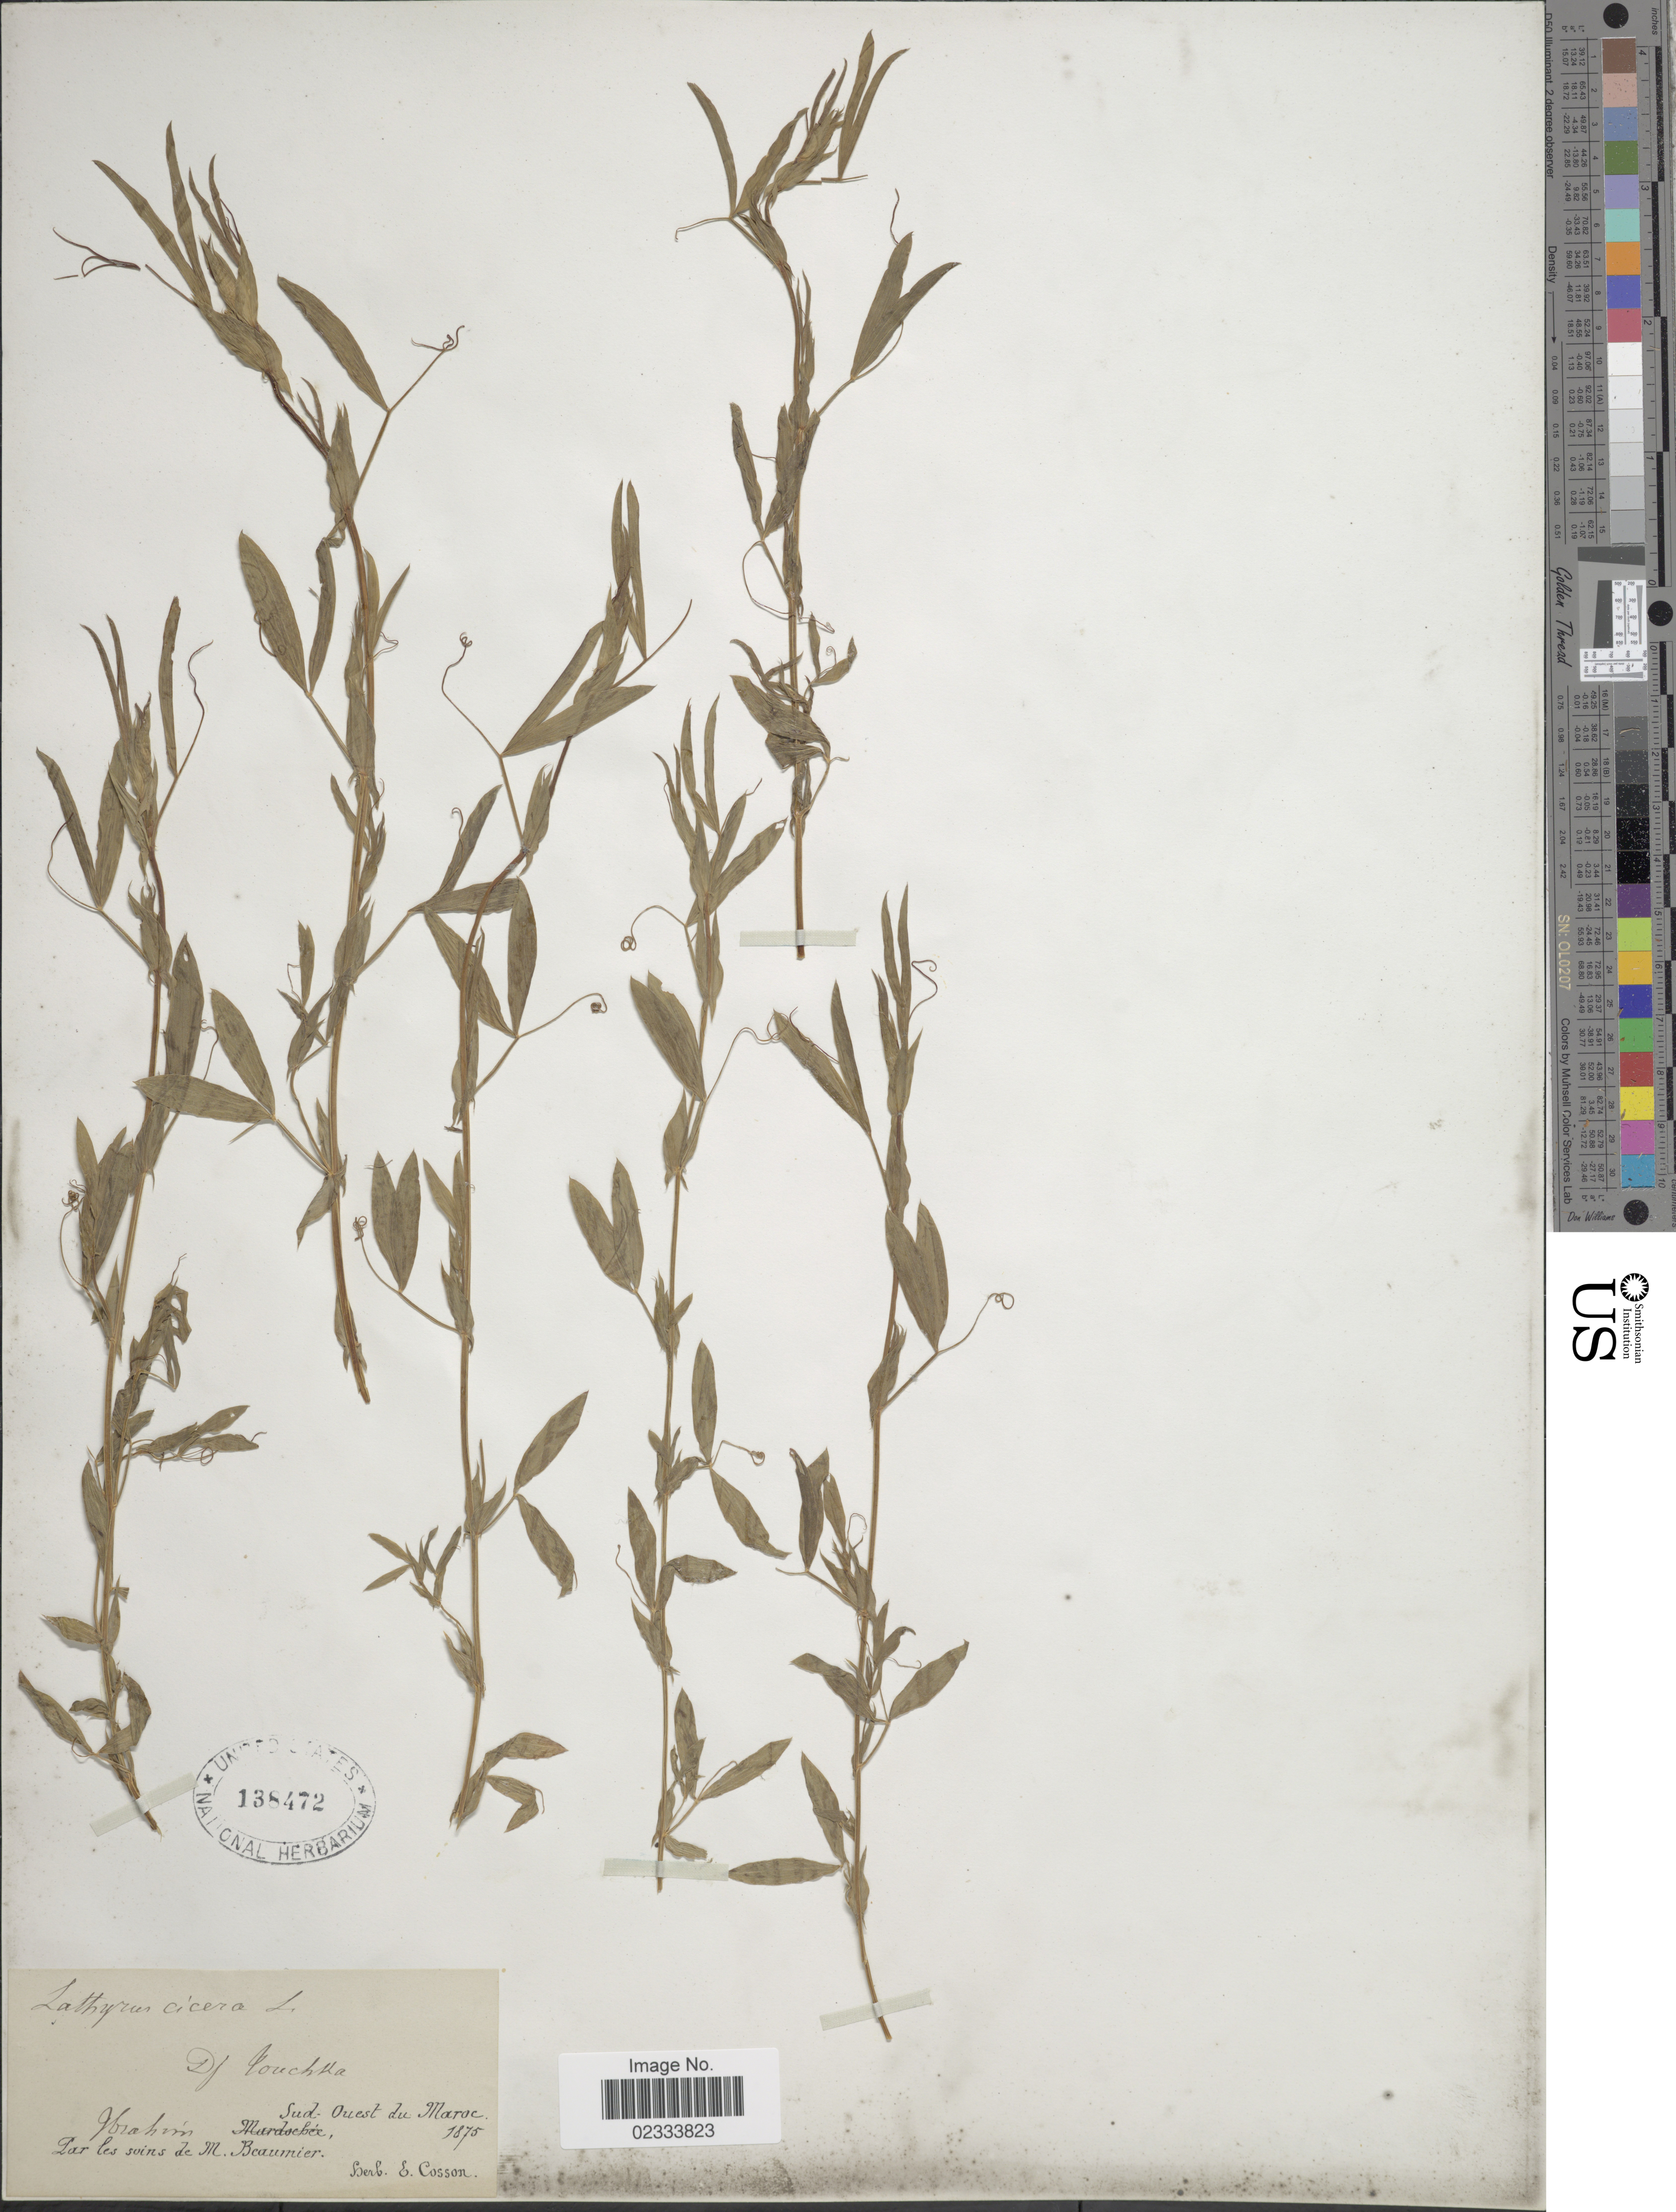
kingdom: Plantae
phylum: Tracheophyta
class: Magnoliopsida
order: Fabales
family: Fabaceae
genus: Lathyrus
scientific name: Lathyrus cicera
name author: L.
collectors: -. Ibrahim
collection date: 1875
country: Morocco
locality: Sud-Ouest du Maroc. Par les suins du M. Beaumier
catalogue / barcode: US 138472